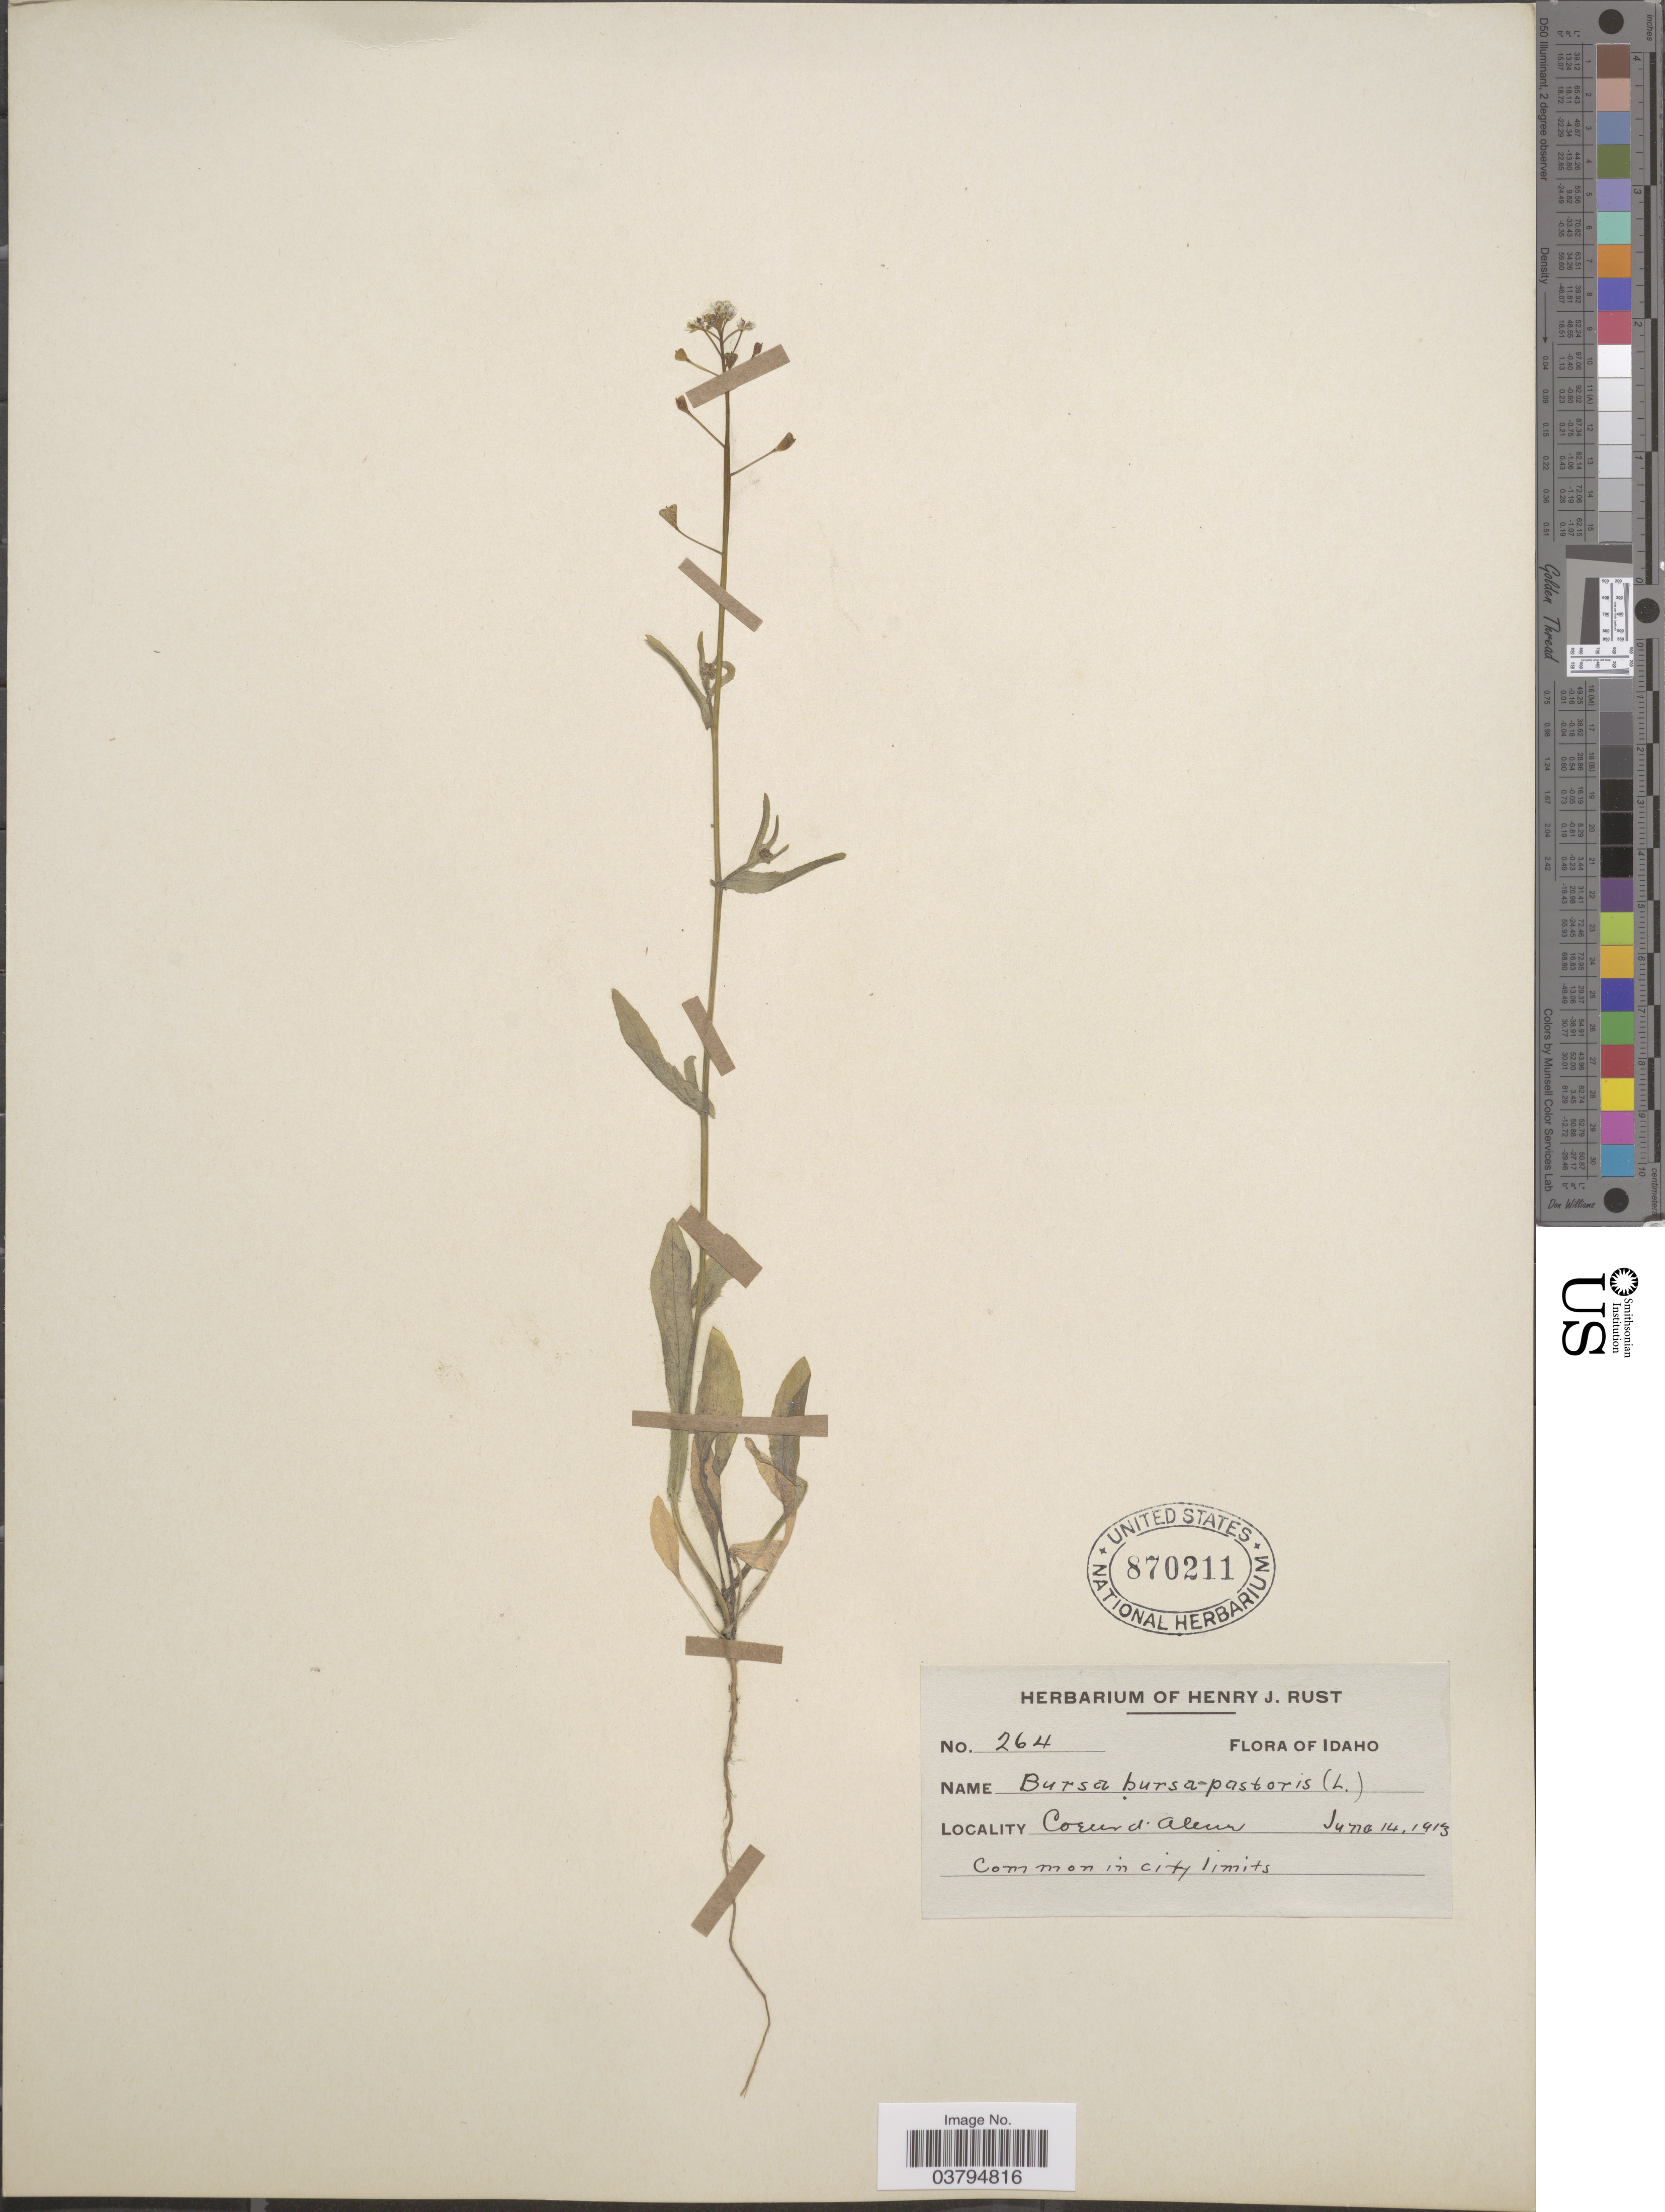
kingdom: Plantae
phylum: Tracheophyta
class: Magnoliopsida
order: Brassicales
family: Brassicaceae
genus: Capsella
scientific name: Capsella bursa-pastoris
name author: (L.) Medik.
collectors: ex herb. Henry J. Rust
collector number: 264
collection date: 1913-06-14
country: United States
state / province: Idaho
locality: Coeur d'Alene. City limits.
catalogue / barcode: US 870211